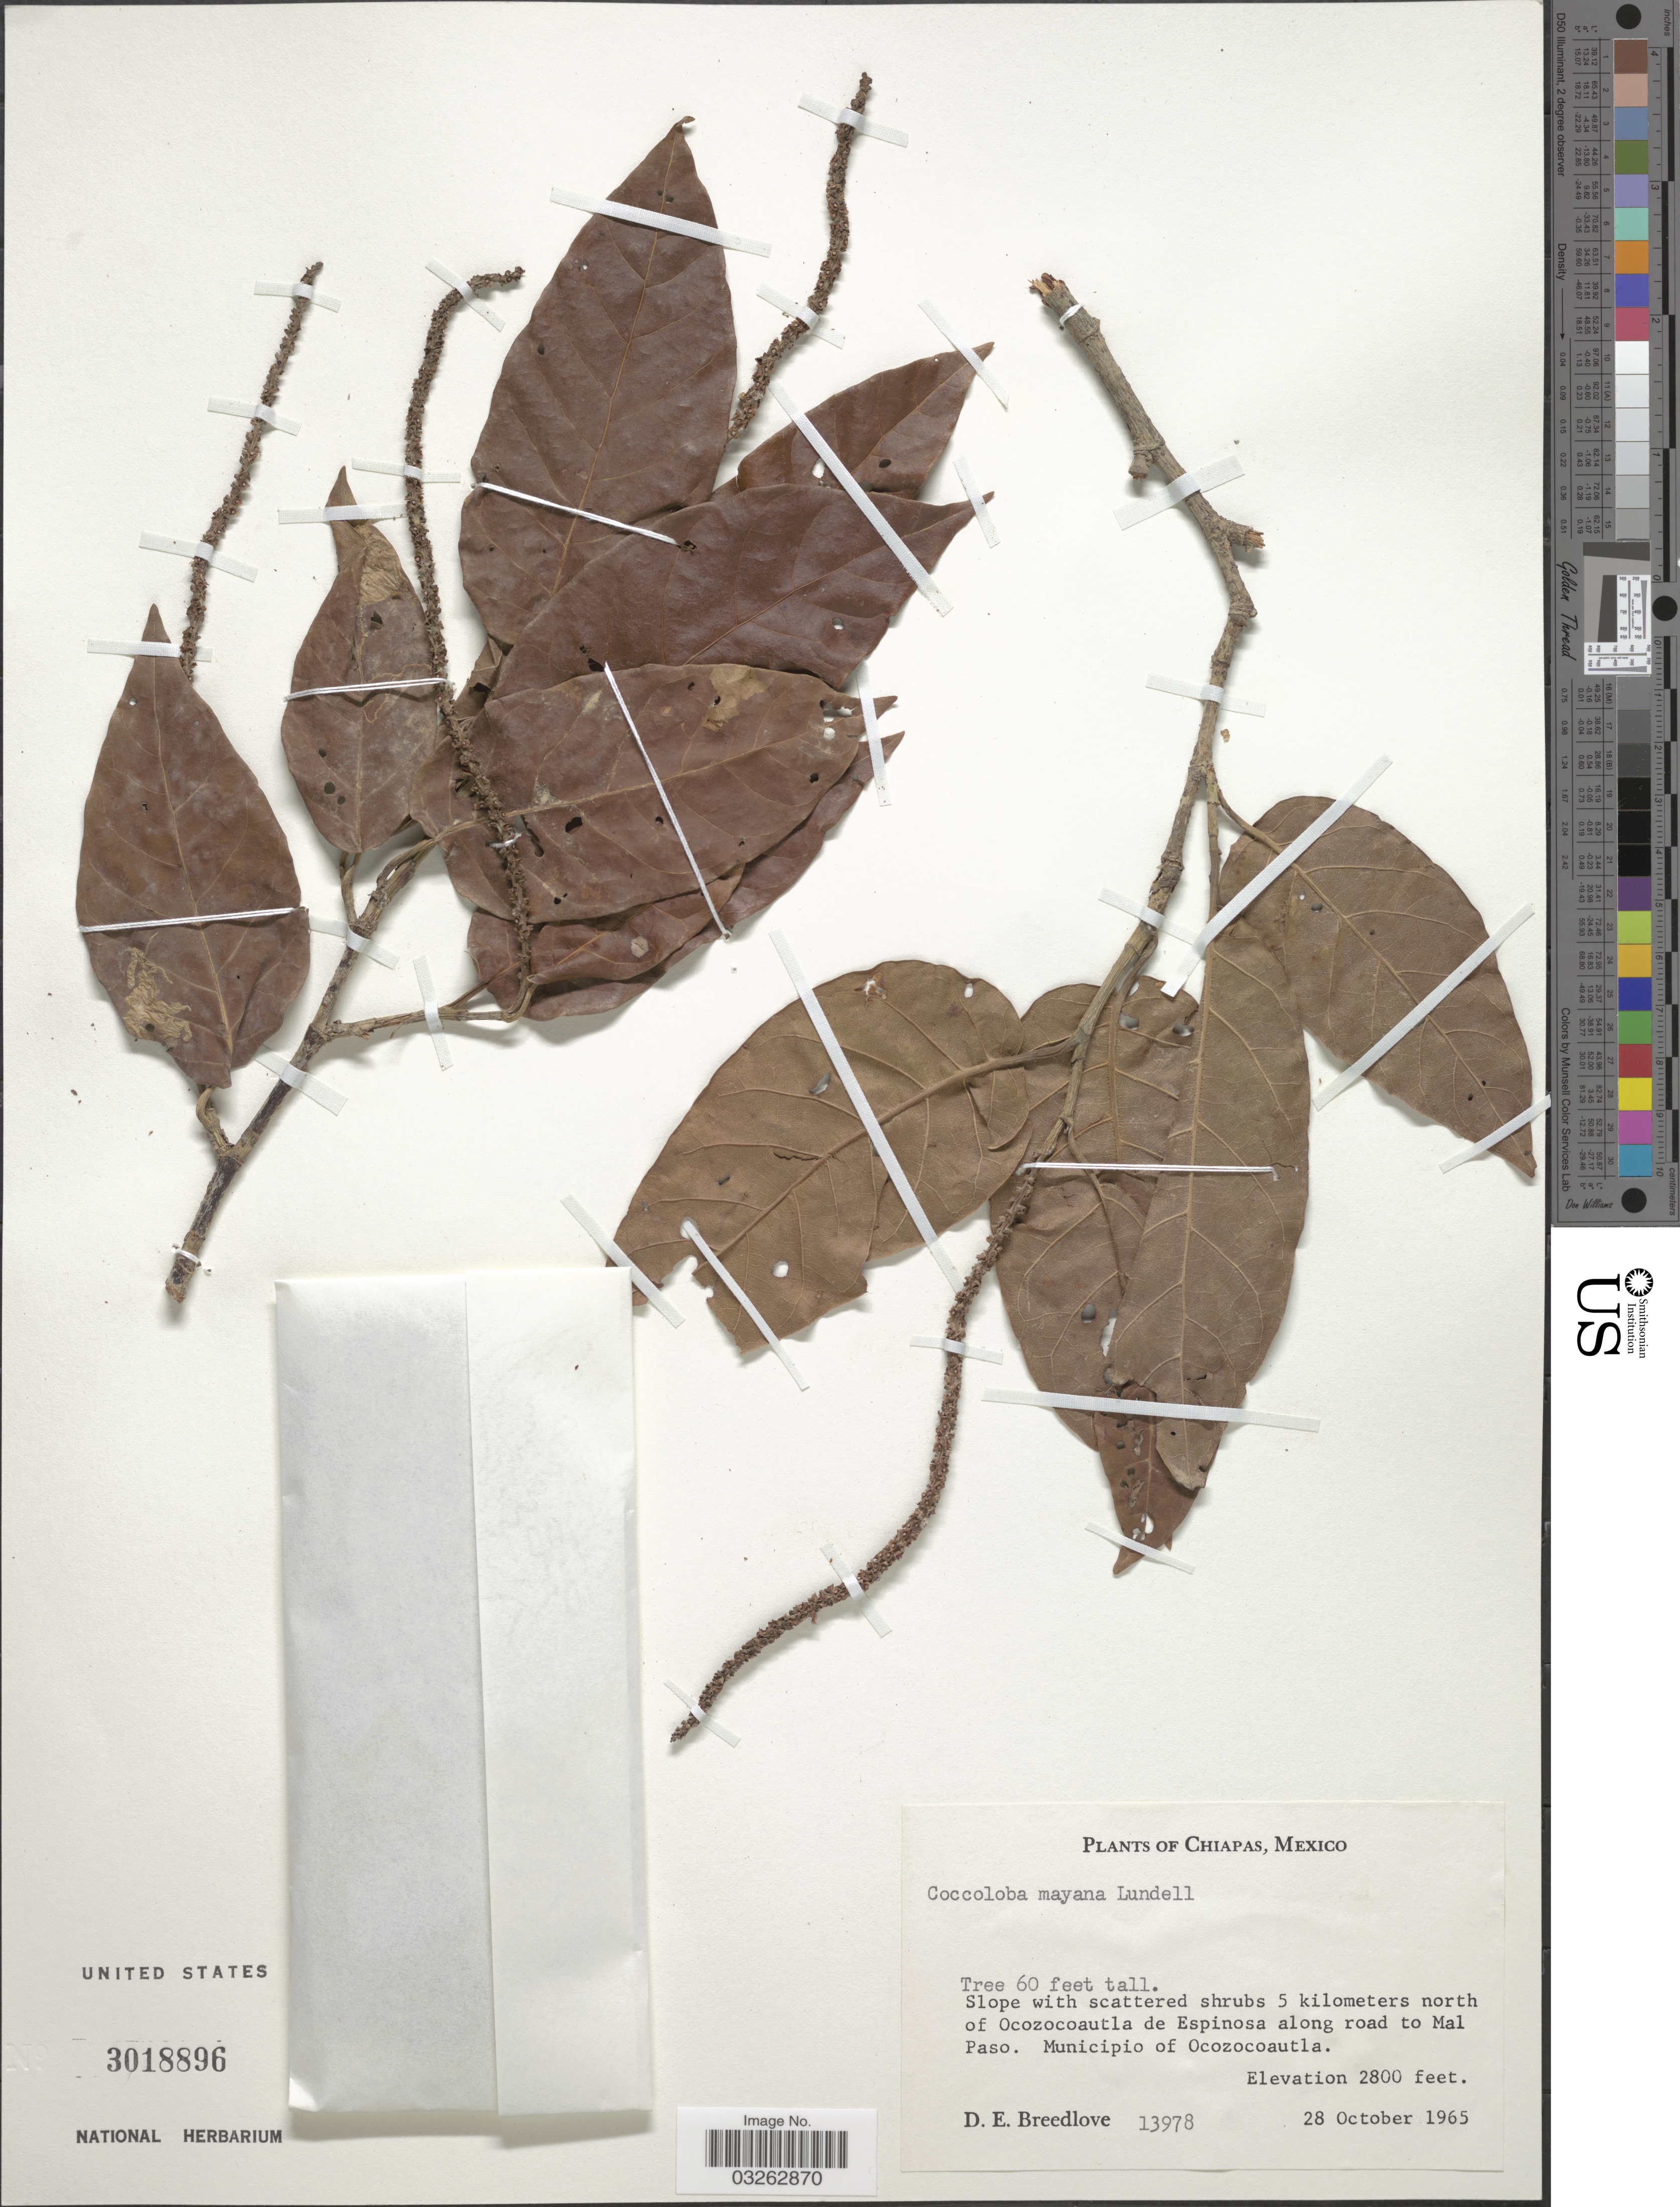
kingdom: Plantae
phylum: Tracheophyta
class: Magnoliopsida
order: Caryophyllales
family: Polygonaceae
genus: Coccoloba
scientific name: Coccoloba mayana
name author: Lundell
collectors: D. E. Breedlove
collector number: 13978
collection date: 1965-10-28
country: Mexico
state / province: Chiapas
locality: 5 kilometers north of Ocozocoautla de Espinosa along road to Mal Paso. Municipio of Ocozocoautla.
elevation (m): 853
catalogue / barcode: US 3018896